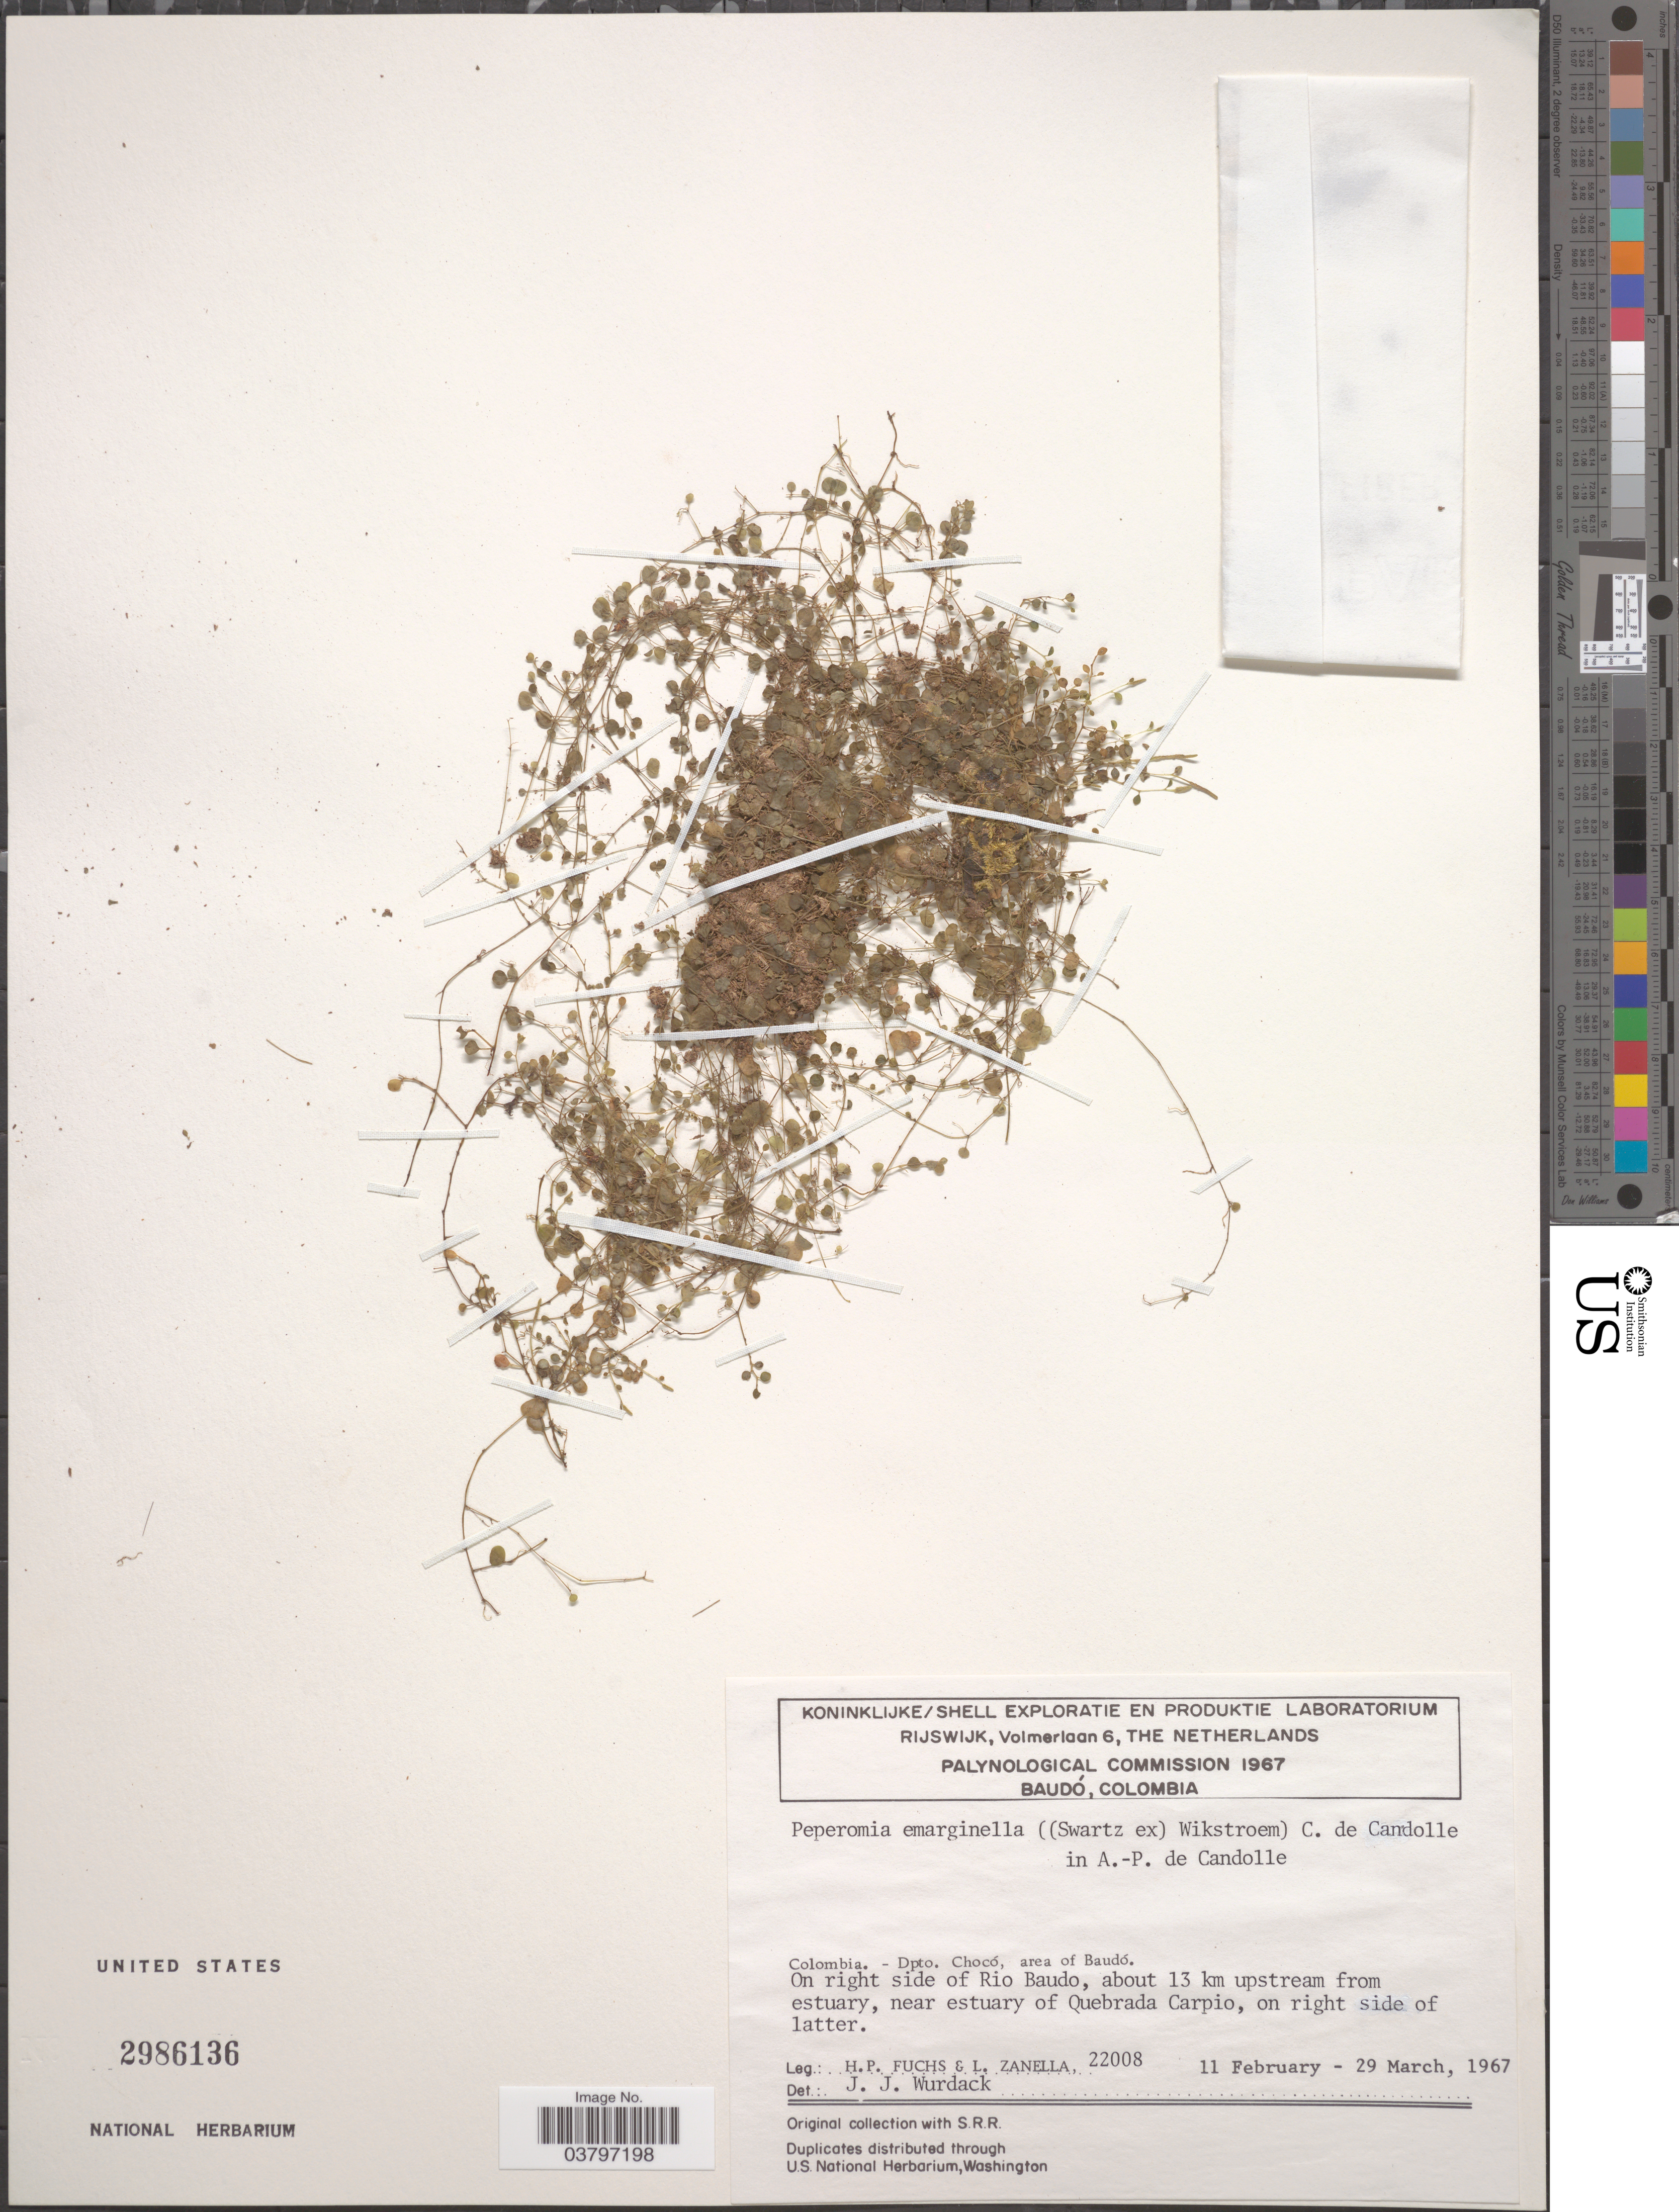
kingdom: Plantae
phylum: Tracheophyta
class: Magnoliopsida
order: Piperales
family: Piperaceae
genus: Peperomia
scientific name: Peperomia emarginella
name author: (Sw. ex Wikstr.) C. DC.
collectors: H. P. Fuchs & L. Zanella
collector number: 22008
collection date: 1967-02-11/1967-03-29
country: Colombia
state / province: Chocó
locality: Dpto. Chocó, area of Baudó. On right side of Rio Baudo, about 13 km upstream from estuary, near estuary of Quebrada Carpio, on right side of latter.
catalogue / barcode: US 2986136